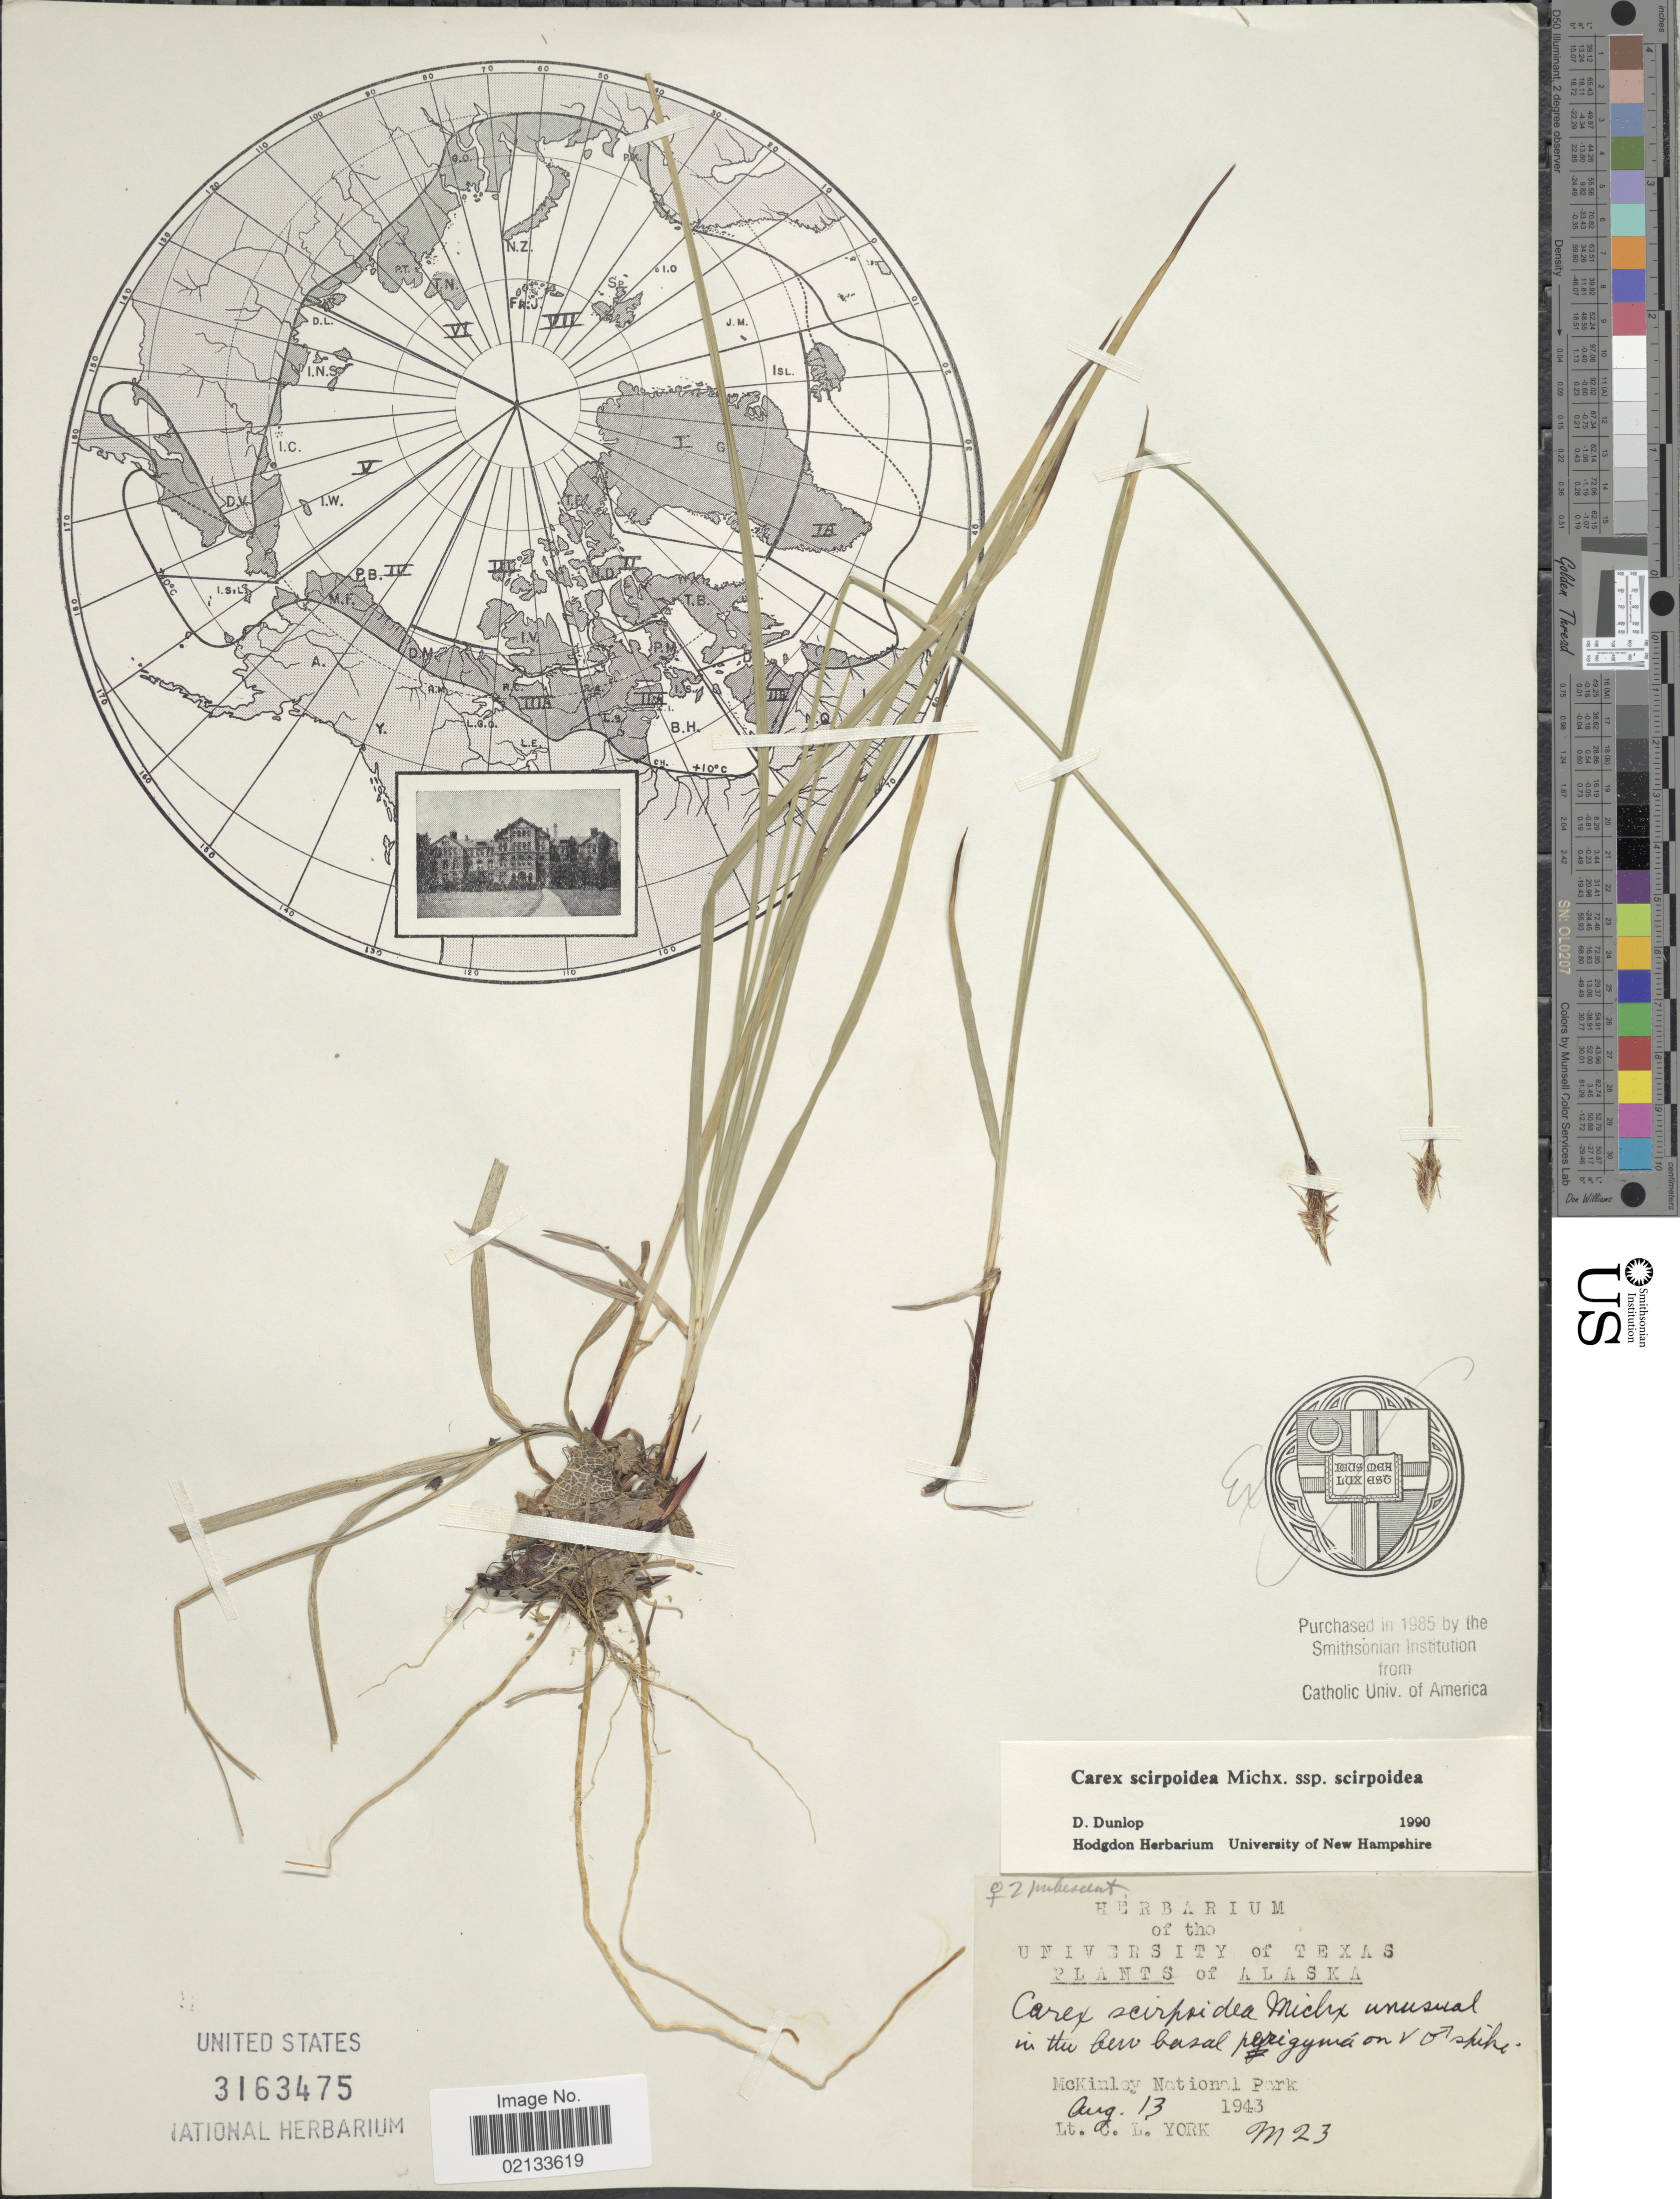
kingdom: Plantae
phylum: Tracheophyta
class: Liliopsida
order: Poales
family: Cyperaceae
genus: Carex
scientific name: Carex scirpoidea subsp. scirpoidea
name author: Michx.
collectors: C. L. York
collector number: M23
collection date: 1943-08-13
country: United States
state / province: Alaska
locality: McKinley National Park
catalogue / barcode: US 3163475